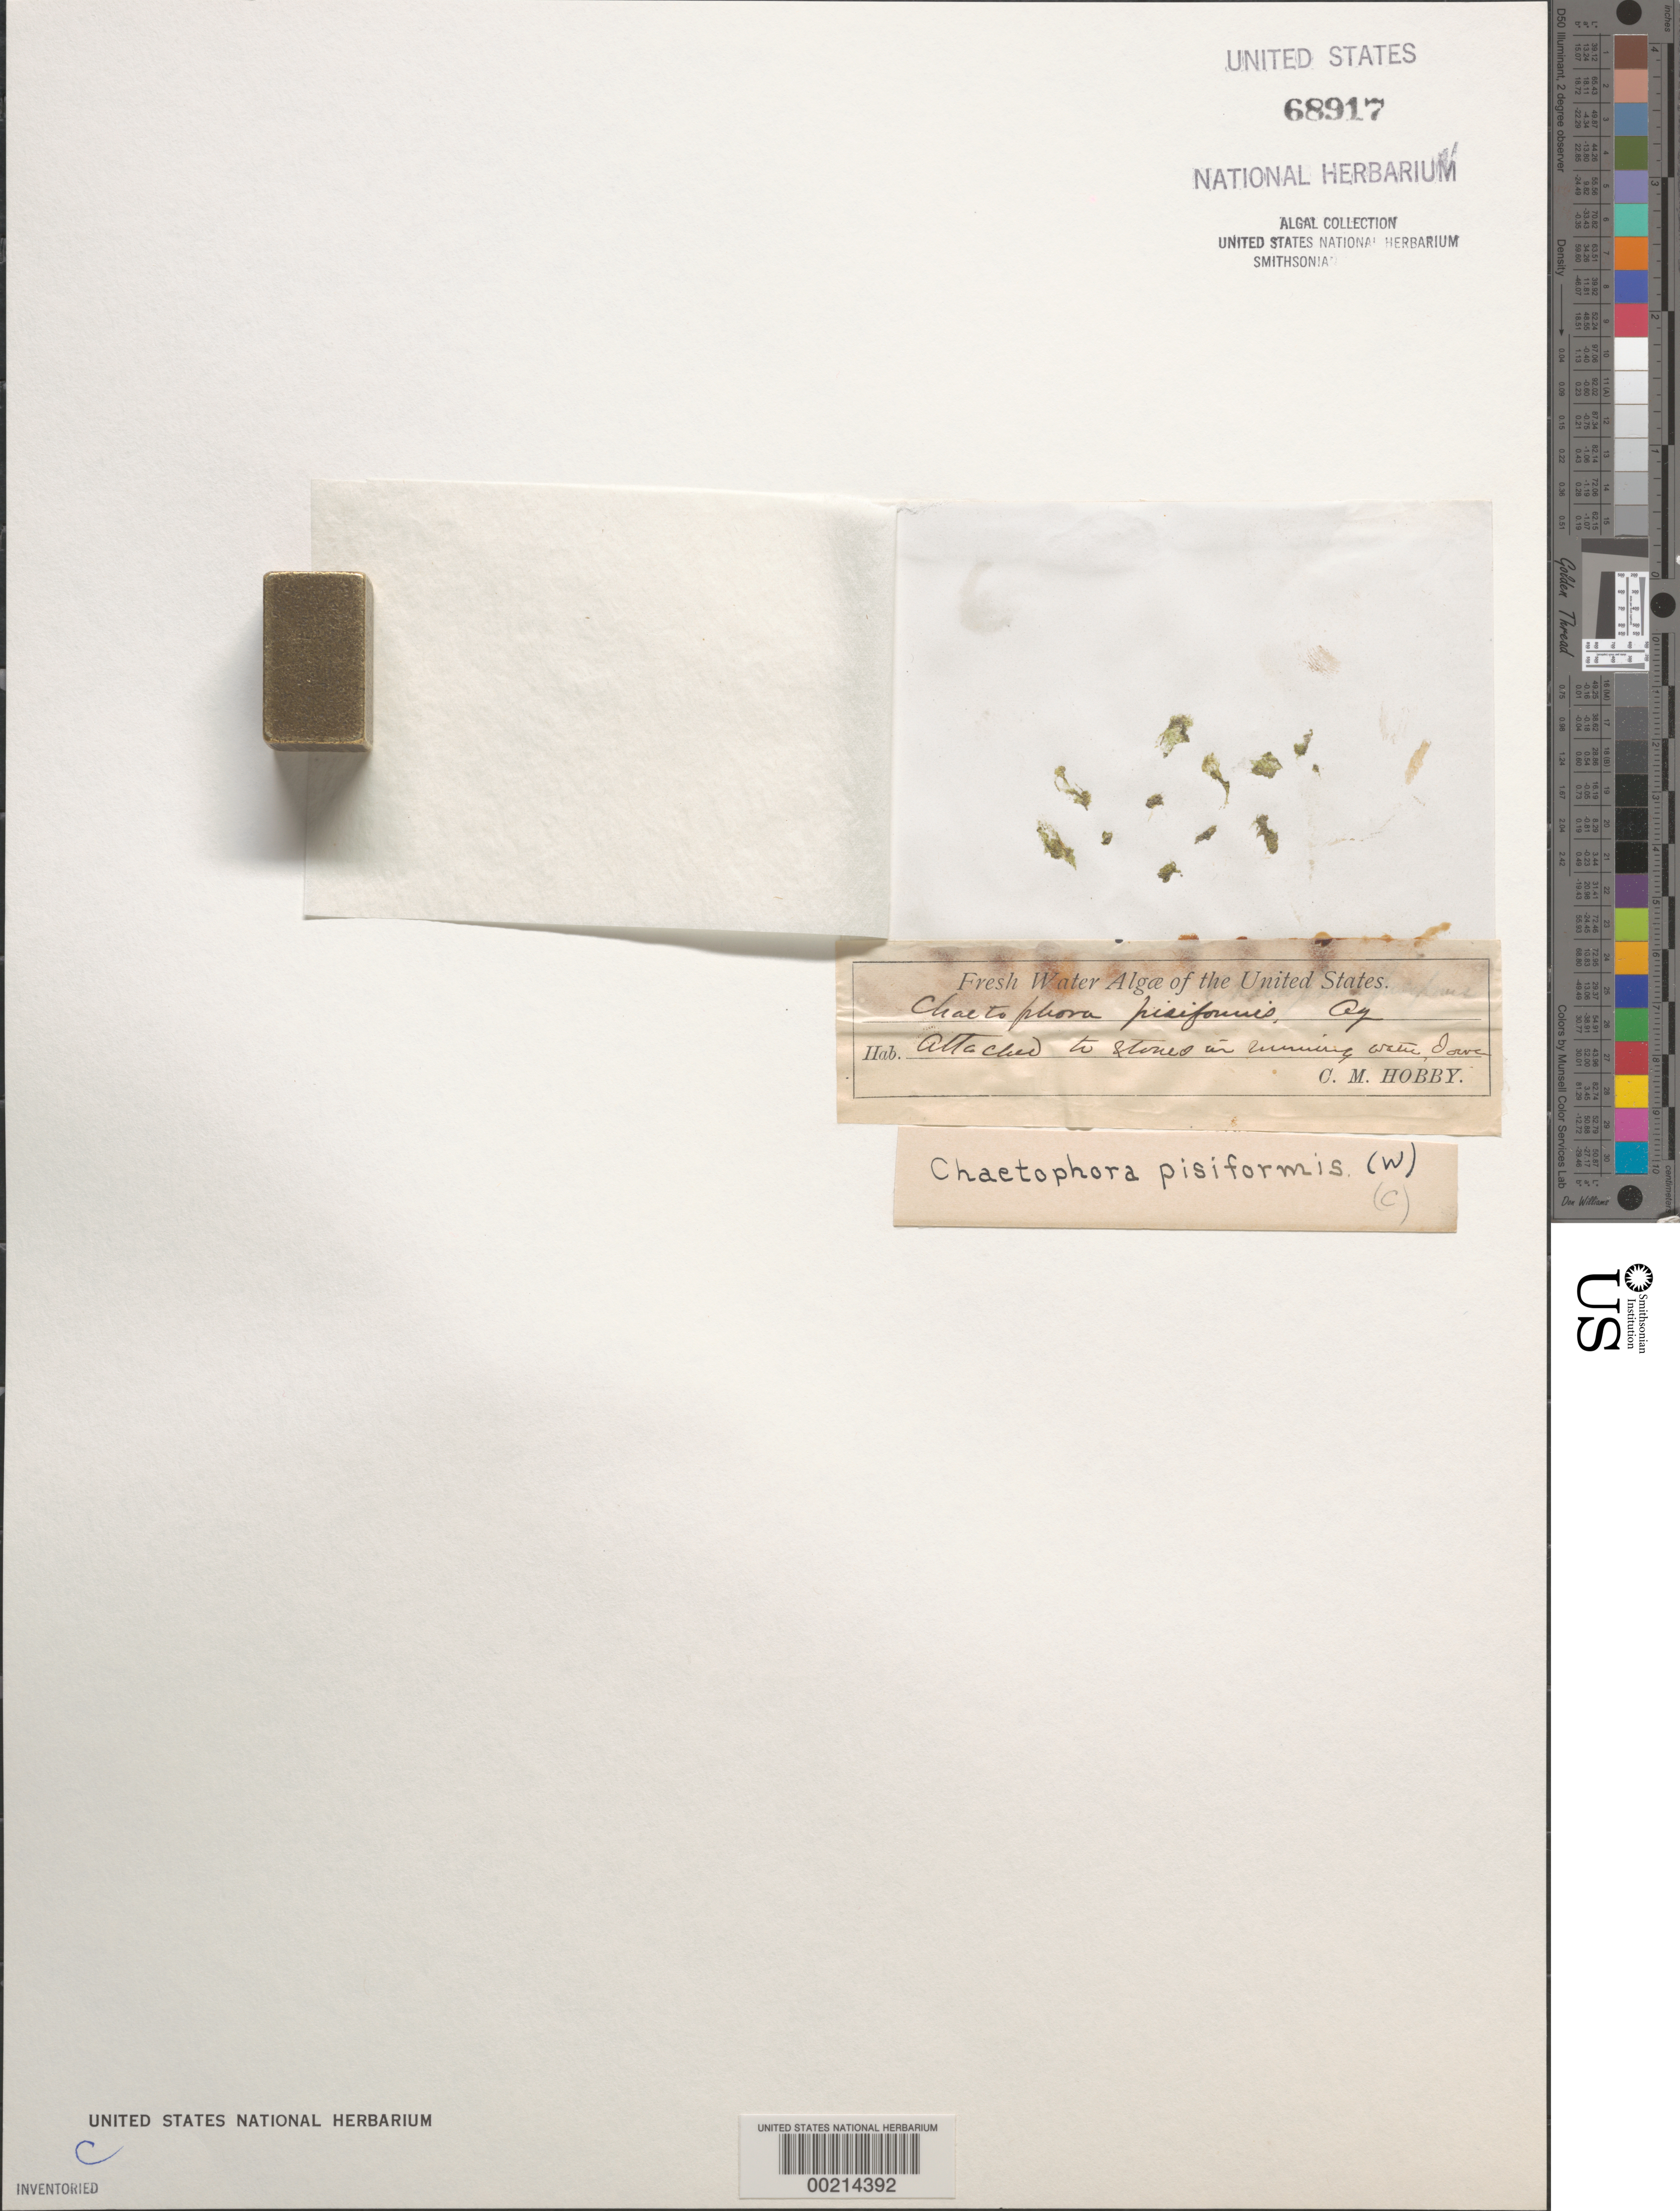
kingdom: Plantae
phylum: Chlorophyta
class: Chlorophyceae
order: Chaetophorales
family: Chaetophoraceae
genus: Chaetophoropsis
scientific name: Chaetophoropsis pisiformis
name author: (Roth) B.Wen Liu et al.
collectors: C. Hobby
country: United States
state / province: Iowa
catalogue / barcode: US 68917